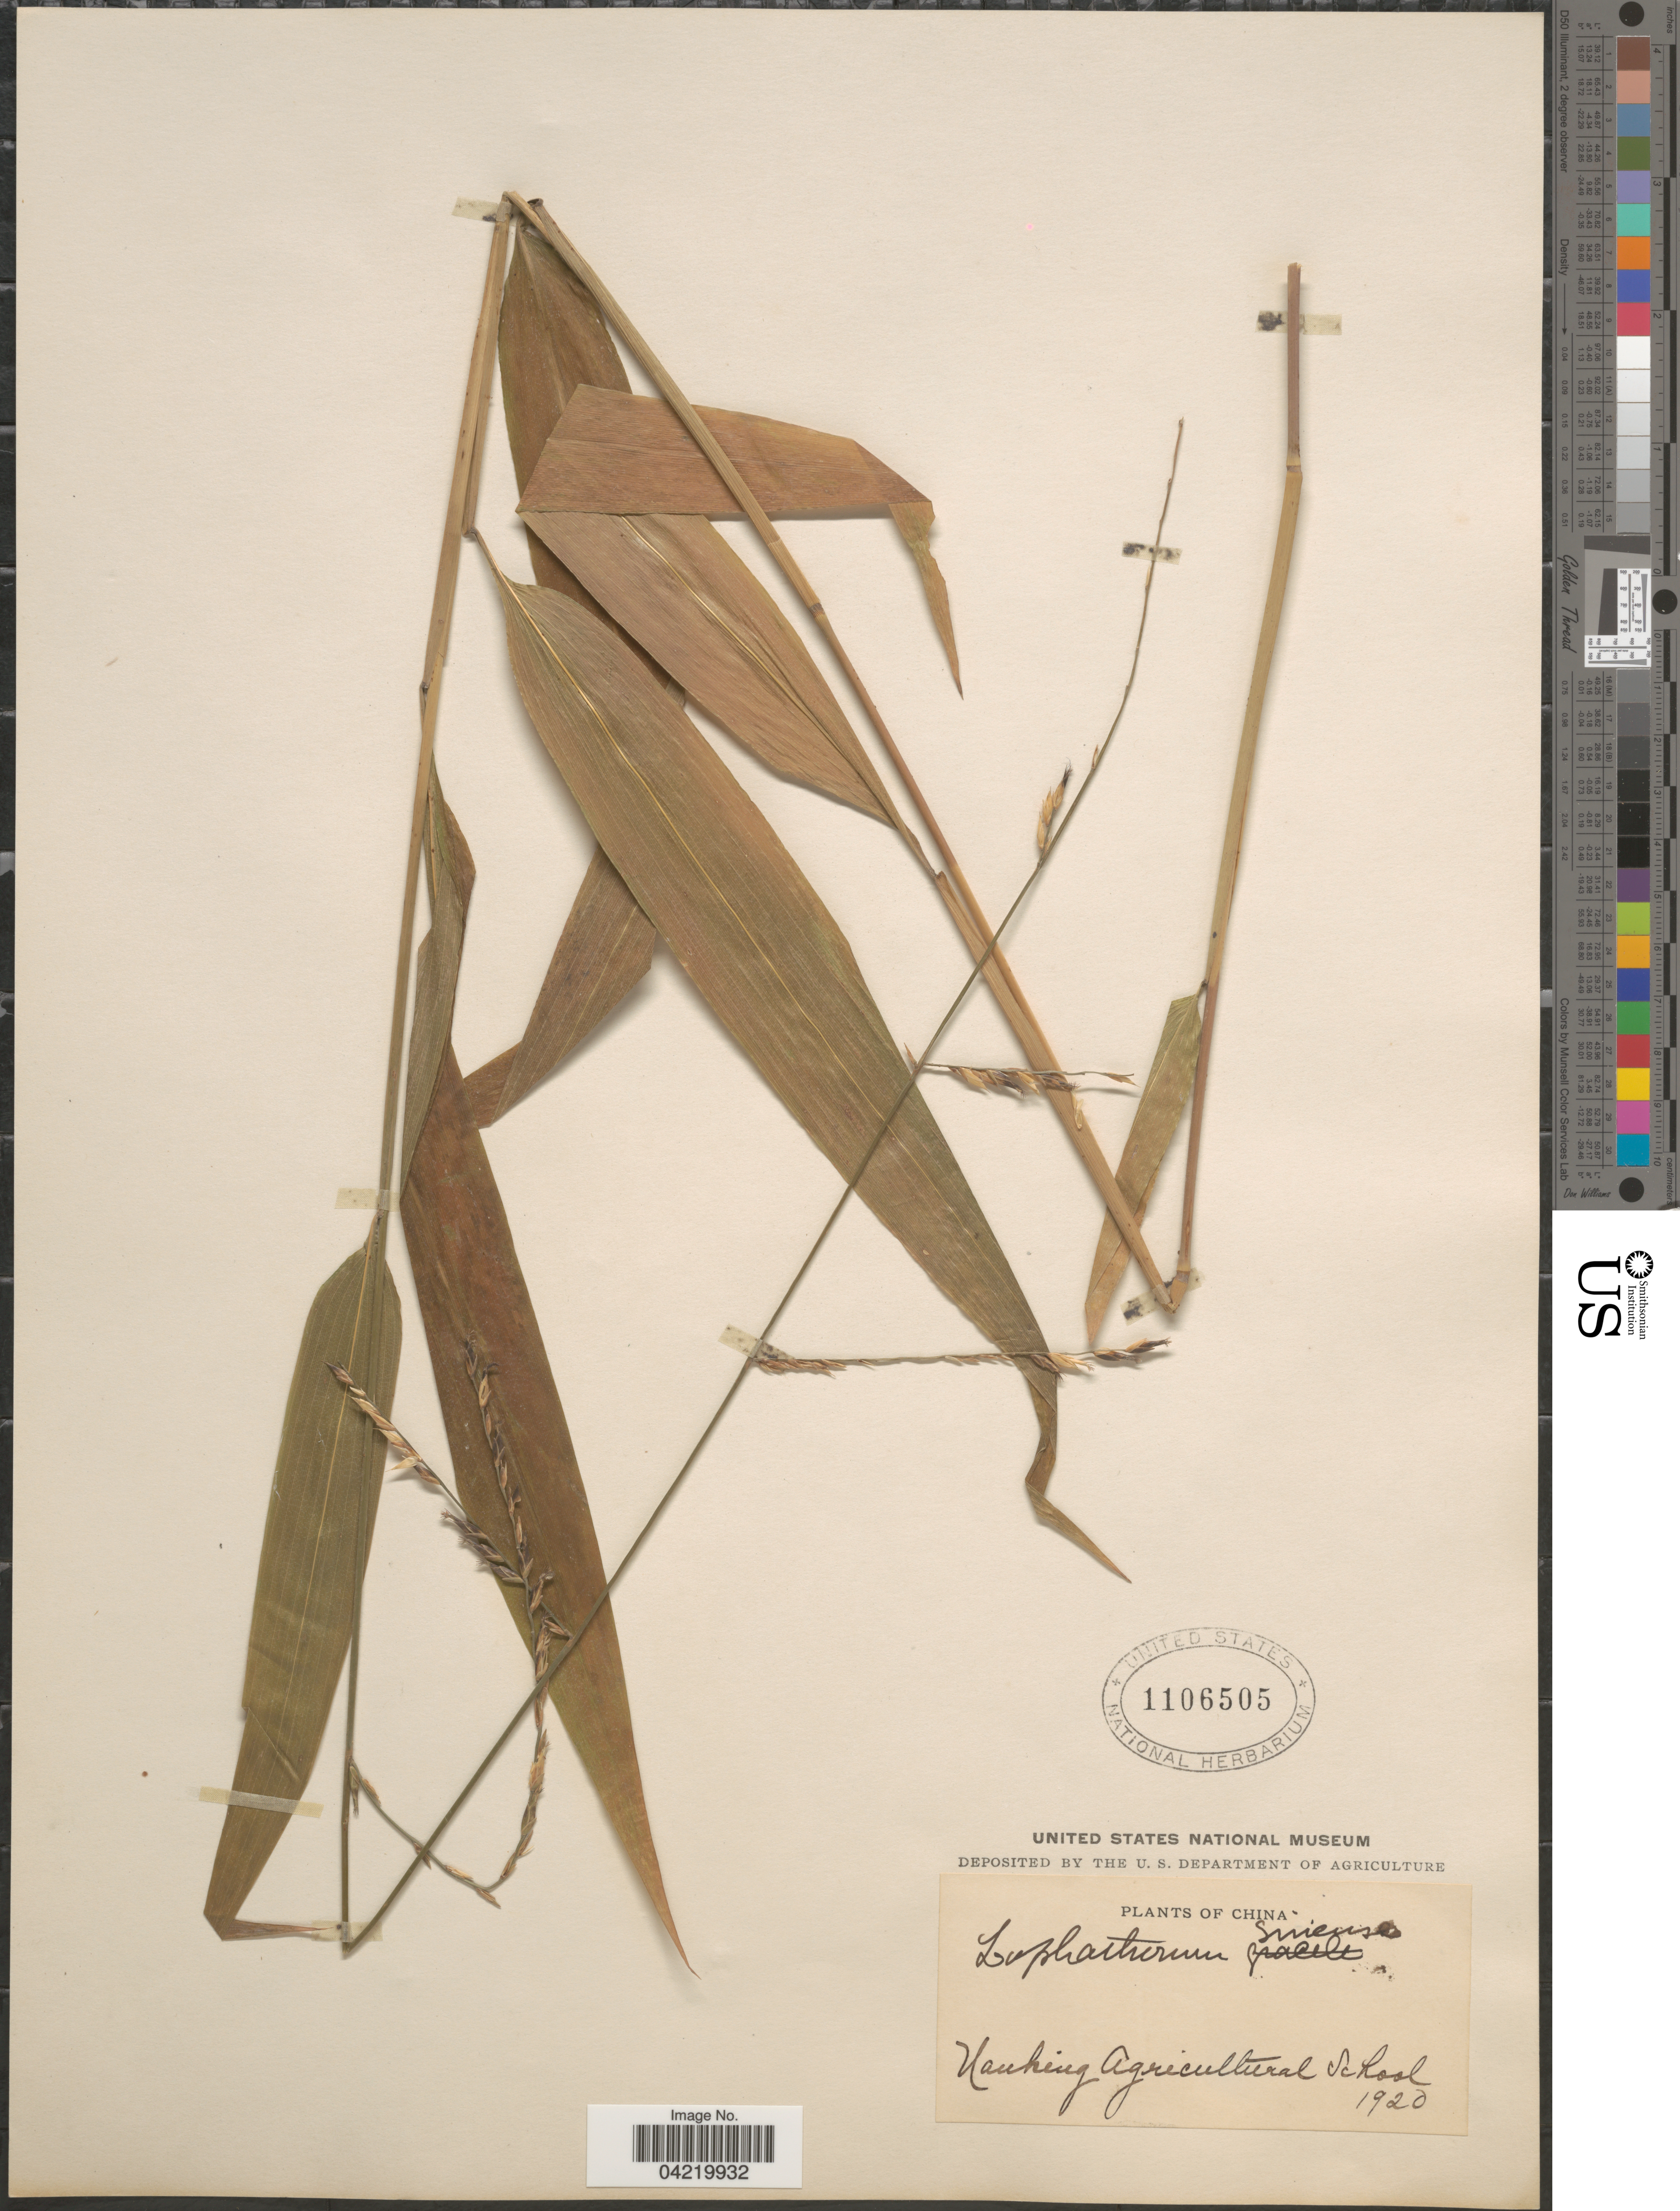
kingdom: Plantae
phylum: Tracheophyta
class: Liliopsida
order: Poales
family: Poaceae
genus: Lophatherum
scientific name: Lophatherum sinense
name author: Rendle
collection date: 1920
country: China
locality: Nanching Agricultural School.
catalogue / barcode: US 1106505